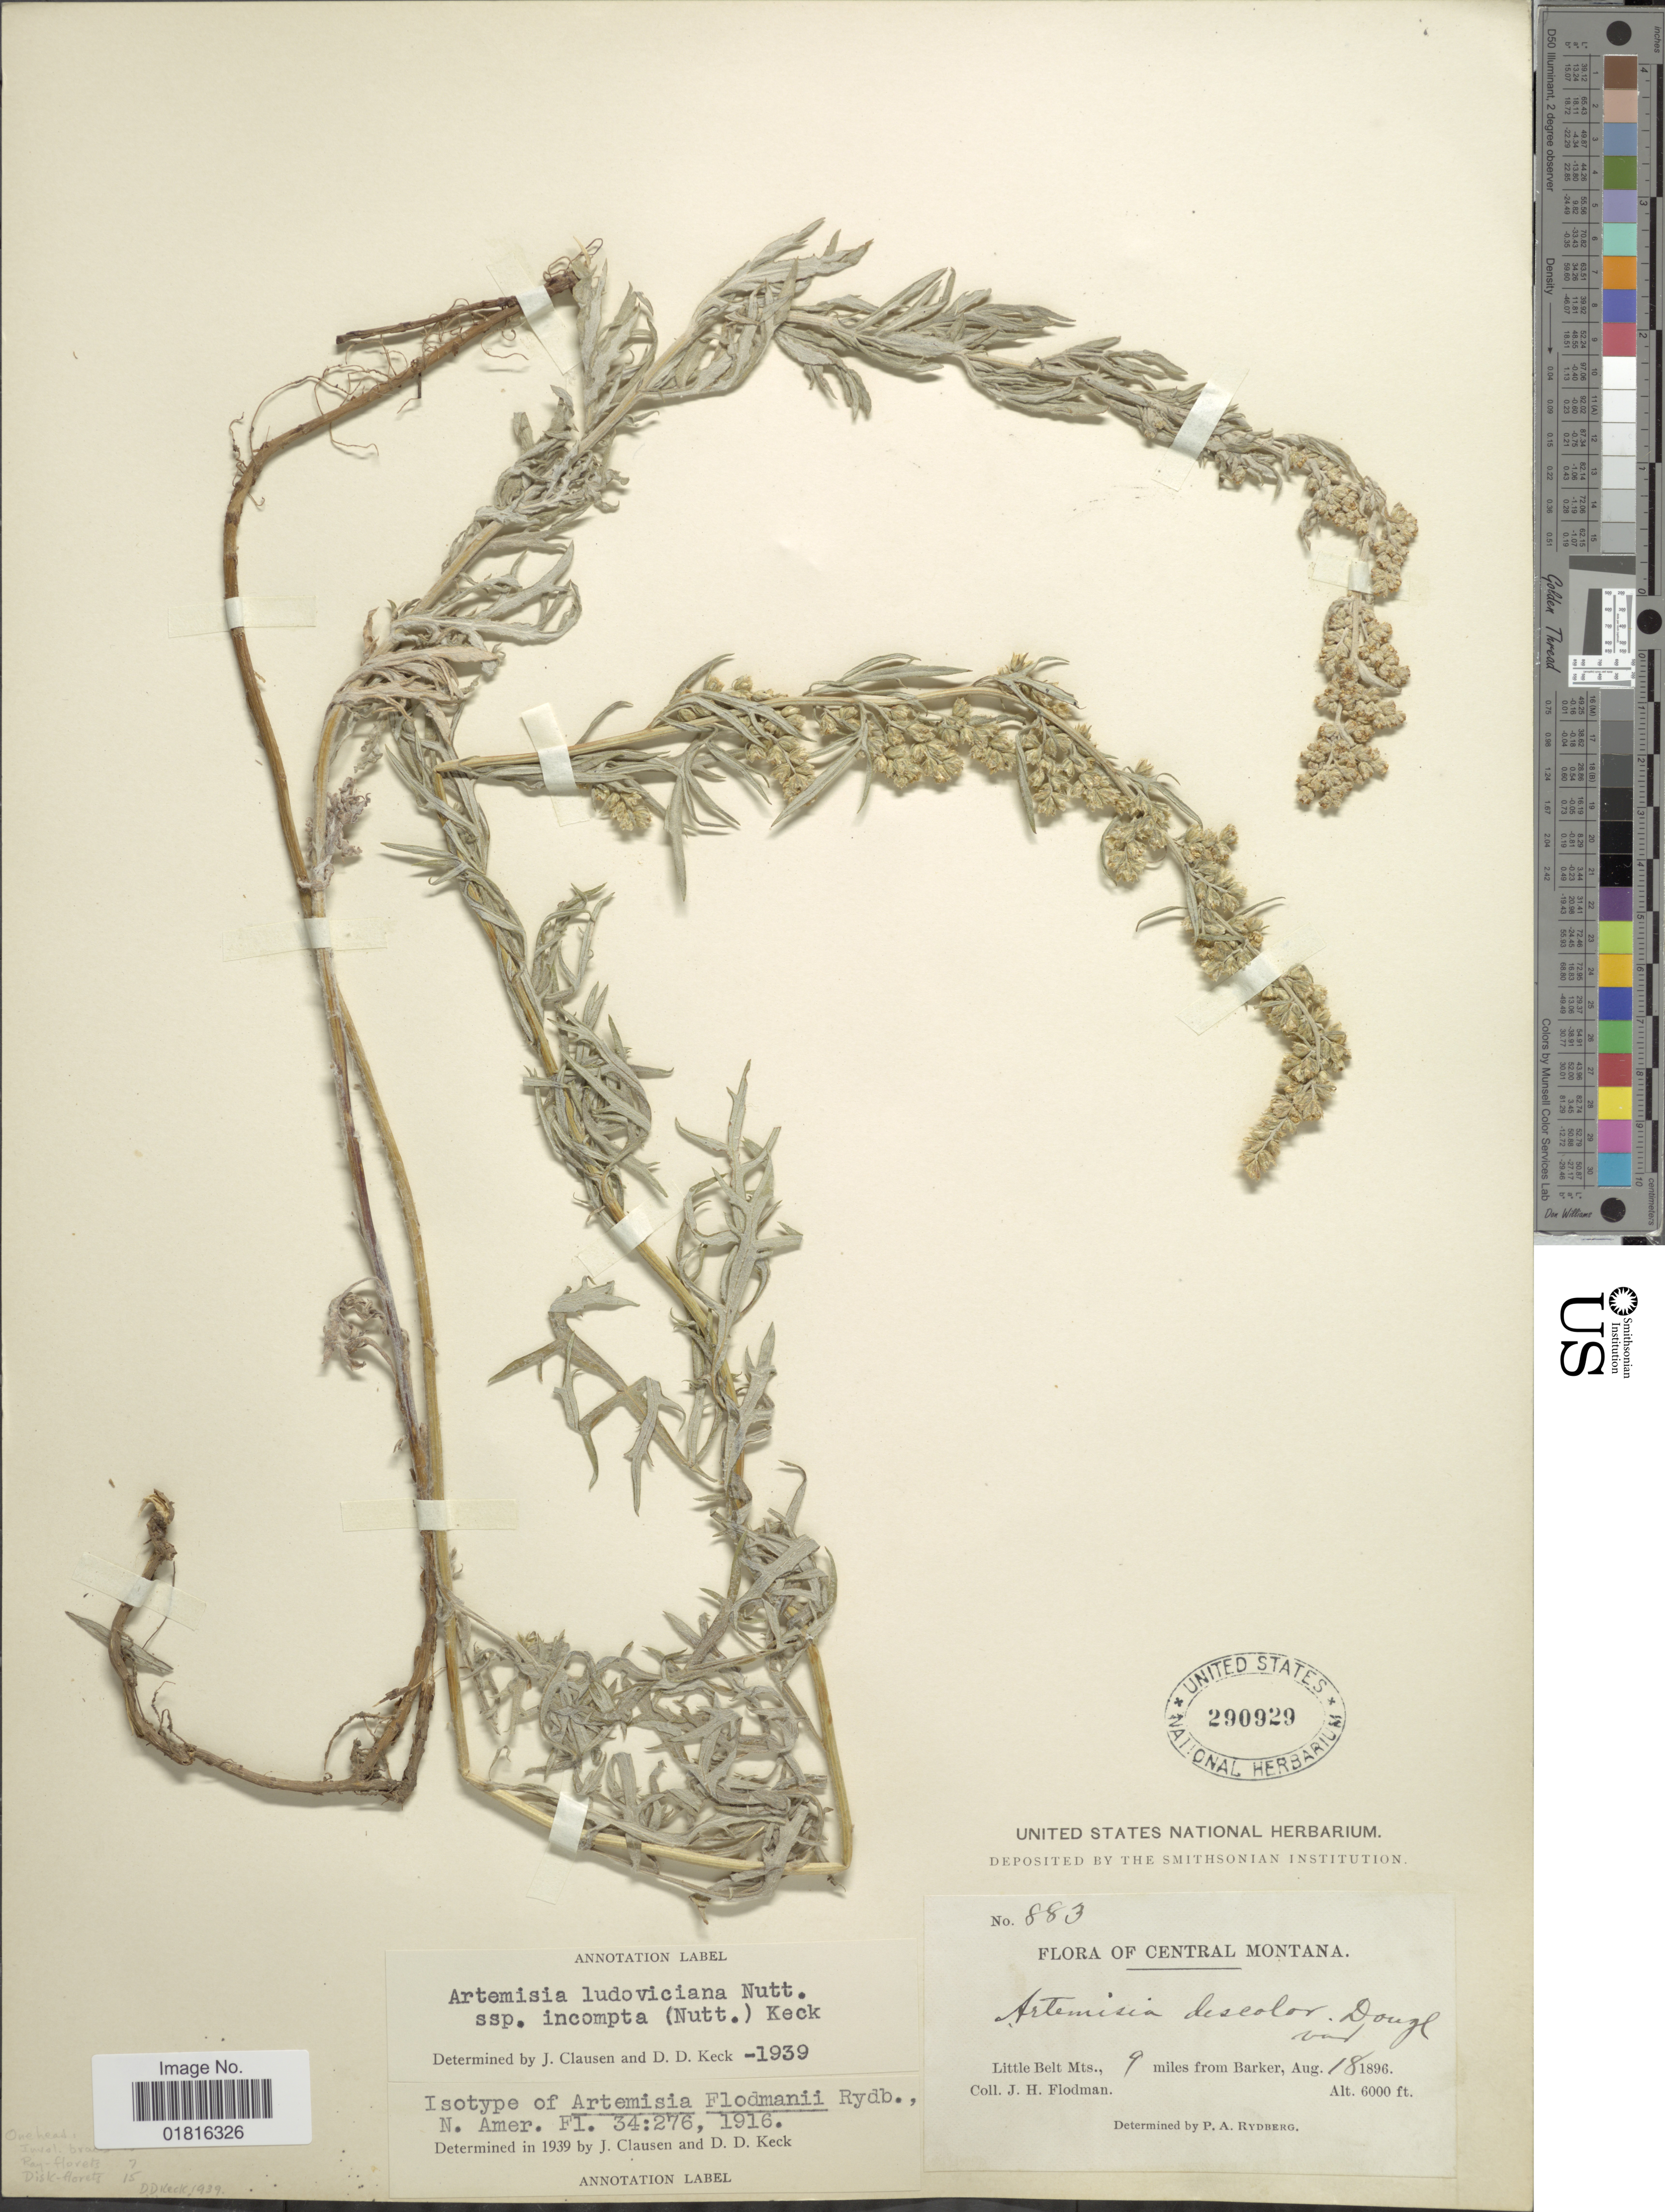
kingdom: Plantae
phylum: Tracheophyta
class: Magnoliopsida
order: Asterales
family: Asteraceae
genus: Artemisia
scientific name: Artemisia ludoviciana subsp. incompta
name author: (Nutt.) D.D. Keck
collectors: J. Flodman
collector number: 883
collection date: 1896-08-18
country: United States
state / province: Montana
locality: Central Montana, Little Belt Mts., 9 miles from Barker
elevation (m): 1829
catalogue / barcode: US 290929